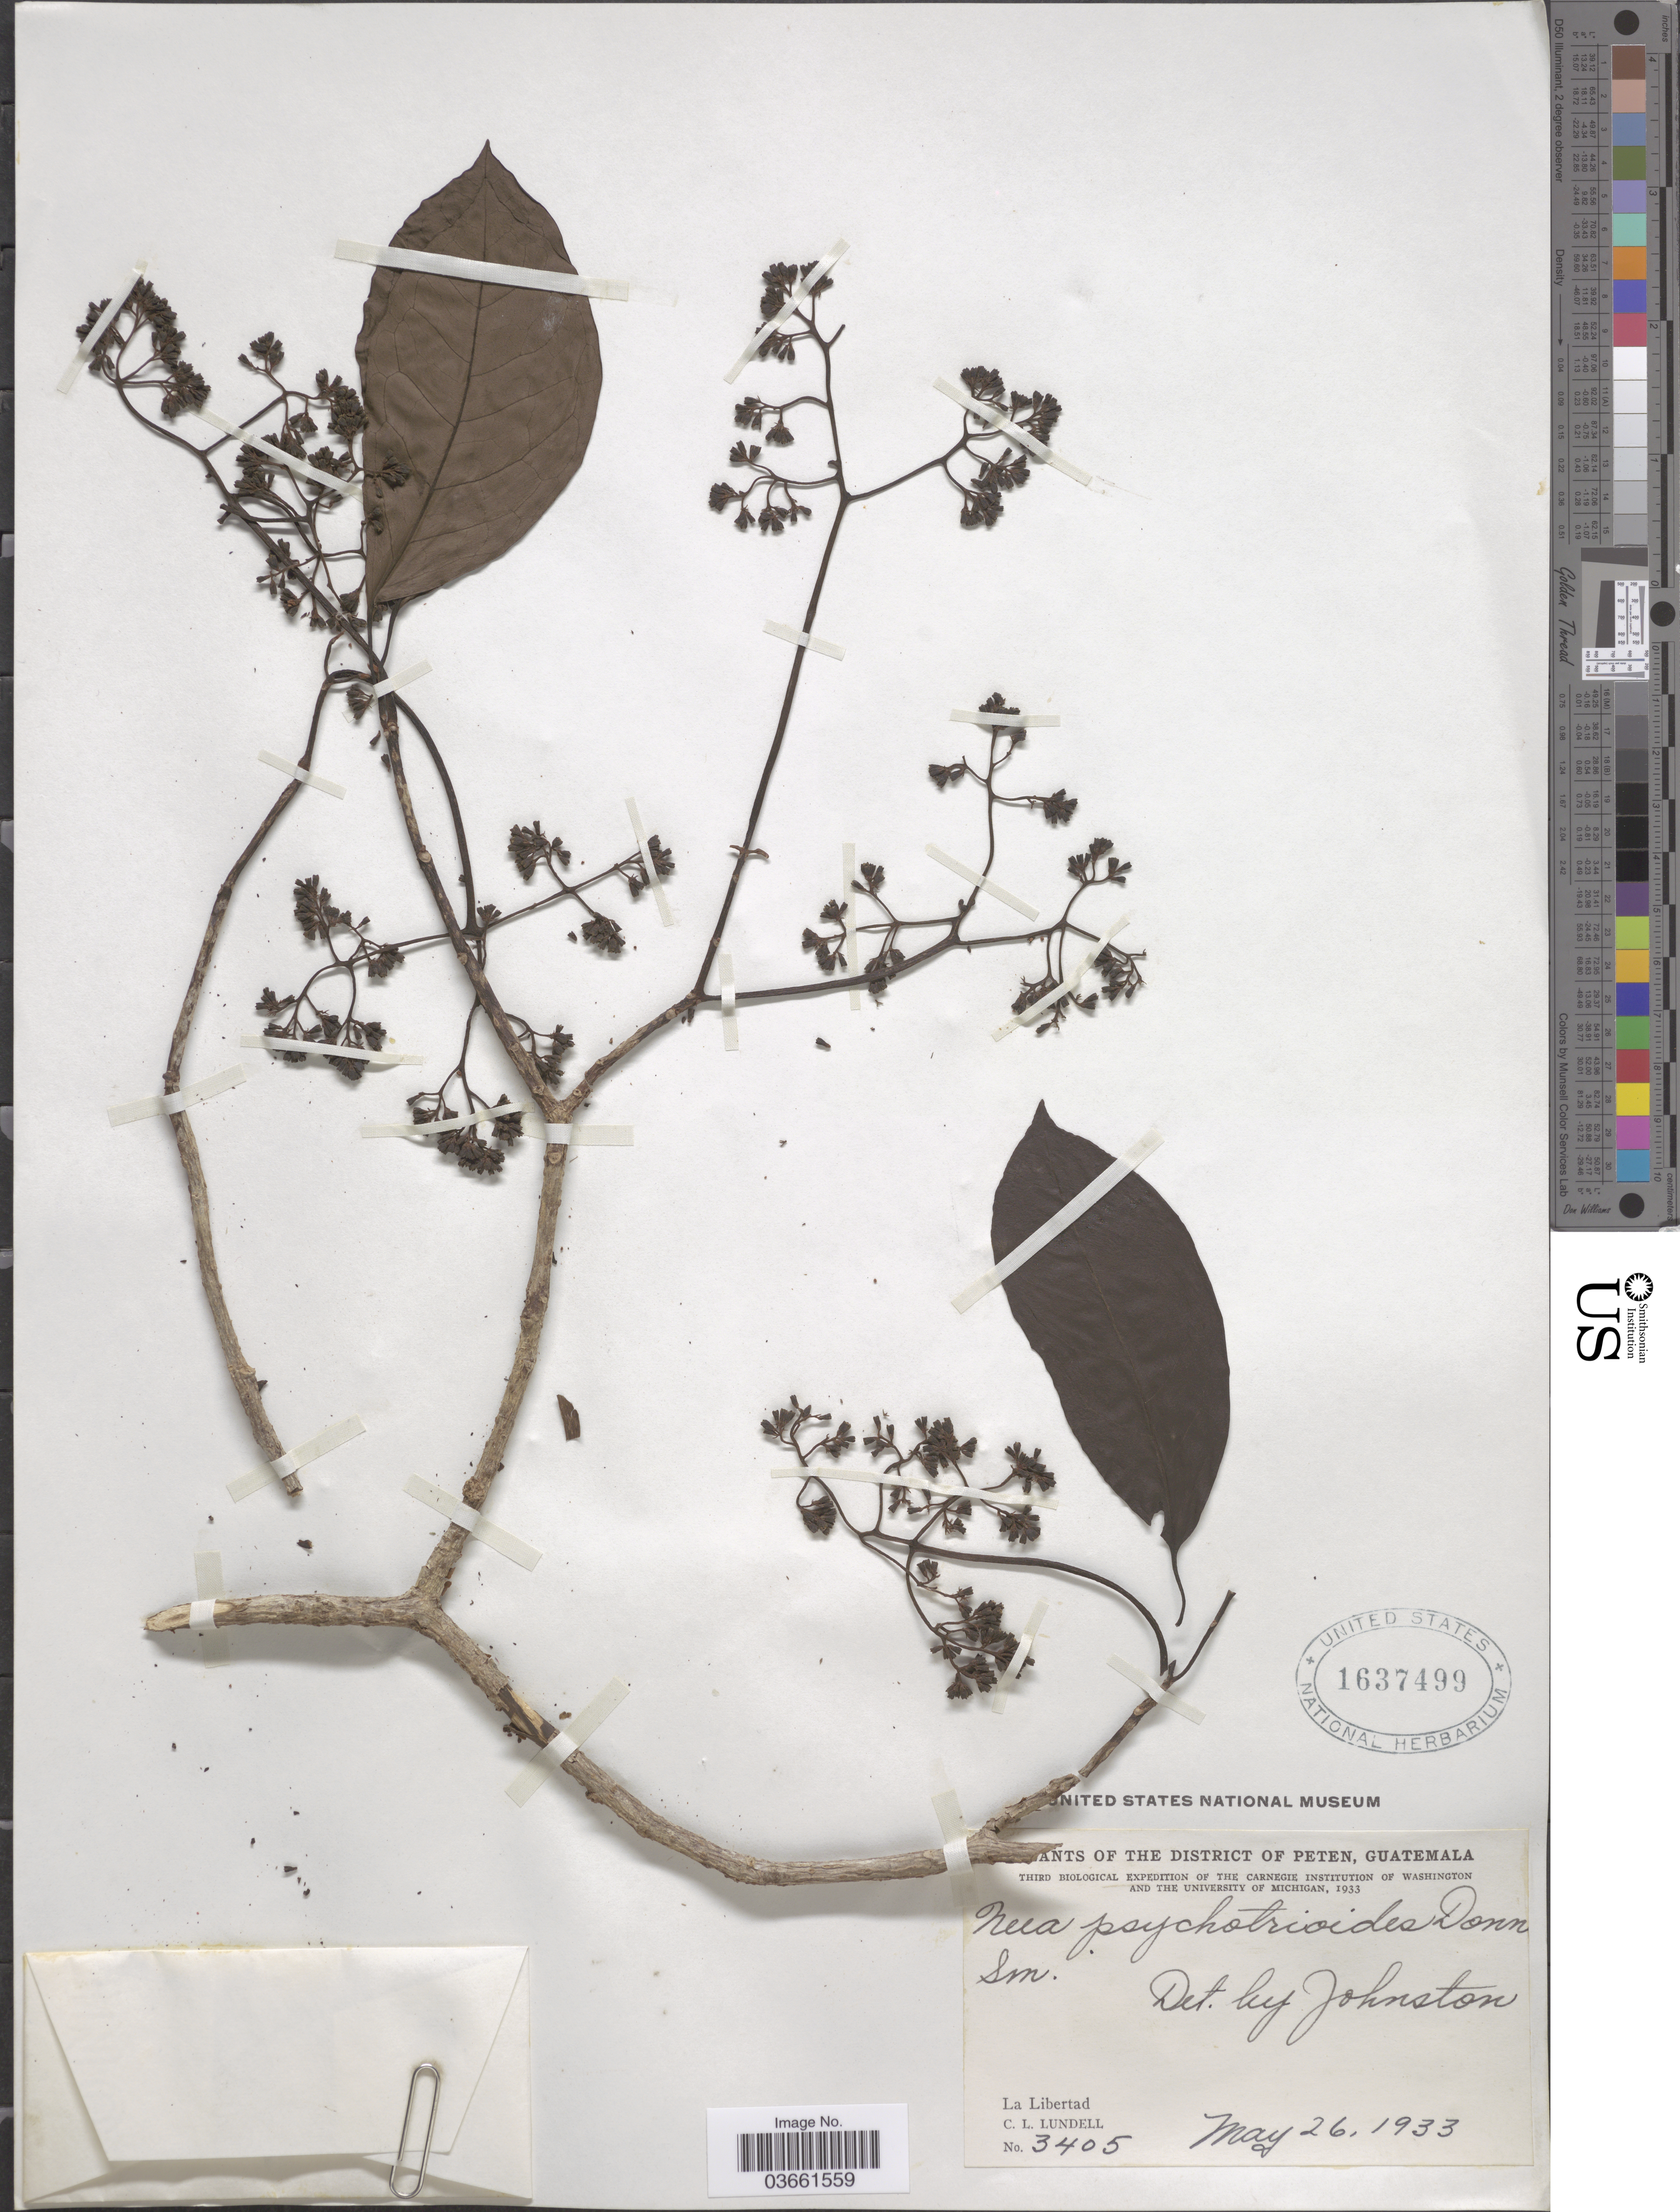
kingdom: Plantae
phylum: Tracheophyta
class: Magnoliopsida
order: Caryophyllales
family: Nyctaginaceae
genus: Neea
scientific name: Neea psychotrioides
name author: Donn. Sm.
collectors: C. L. Lundell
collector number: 3405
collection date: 1933-05-26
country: Guatemala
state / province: El Petén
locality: The District of Peten. La Libertad.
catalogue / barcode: US 1637499